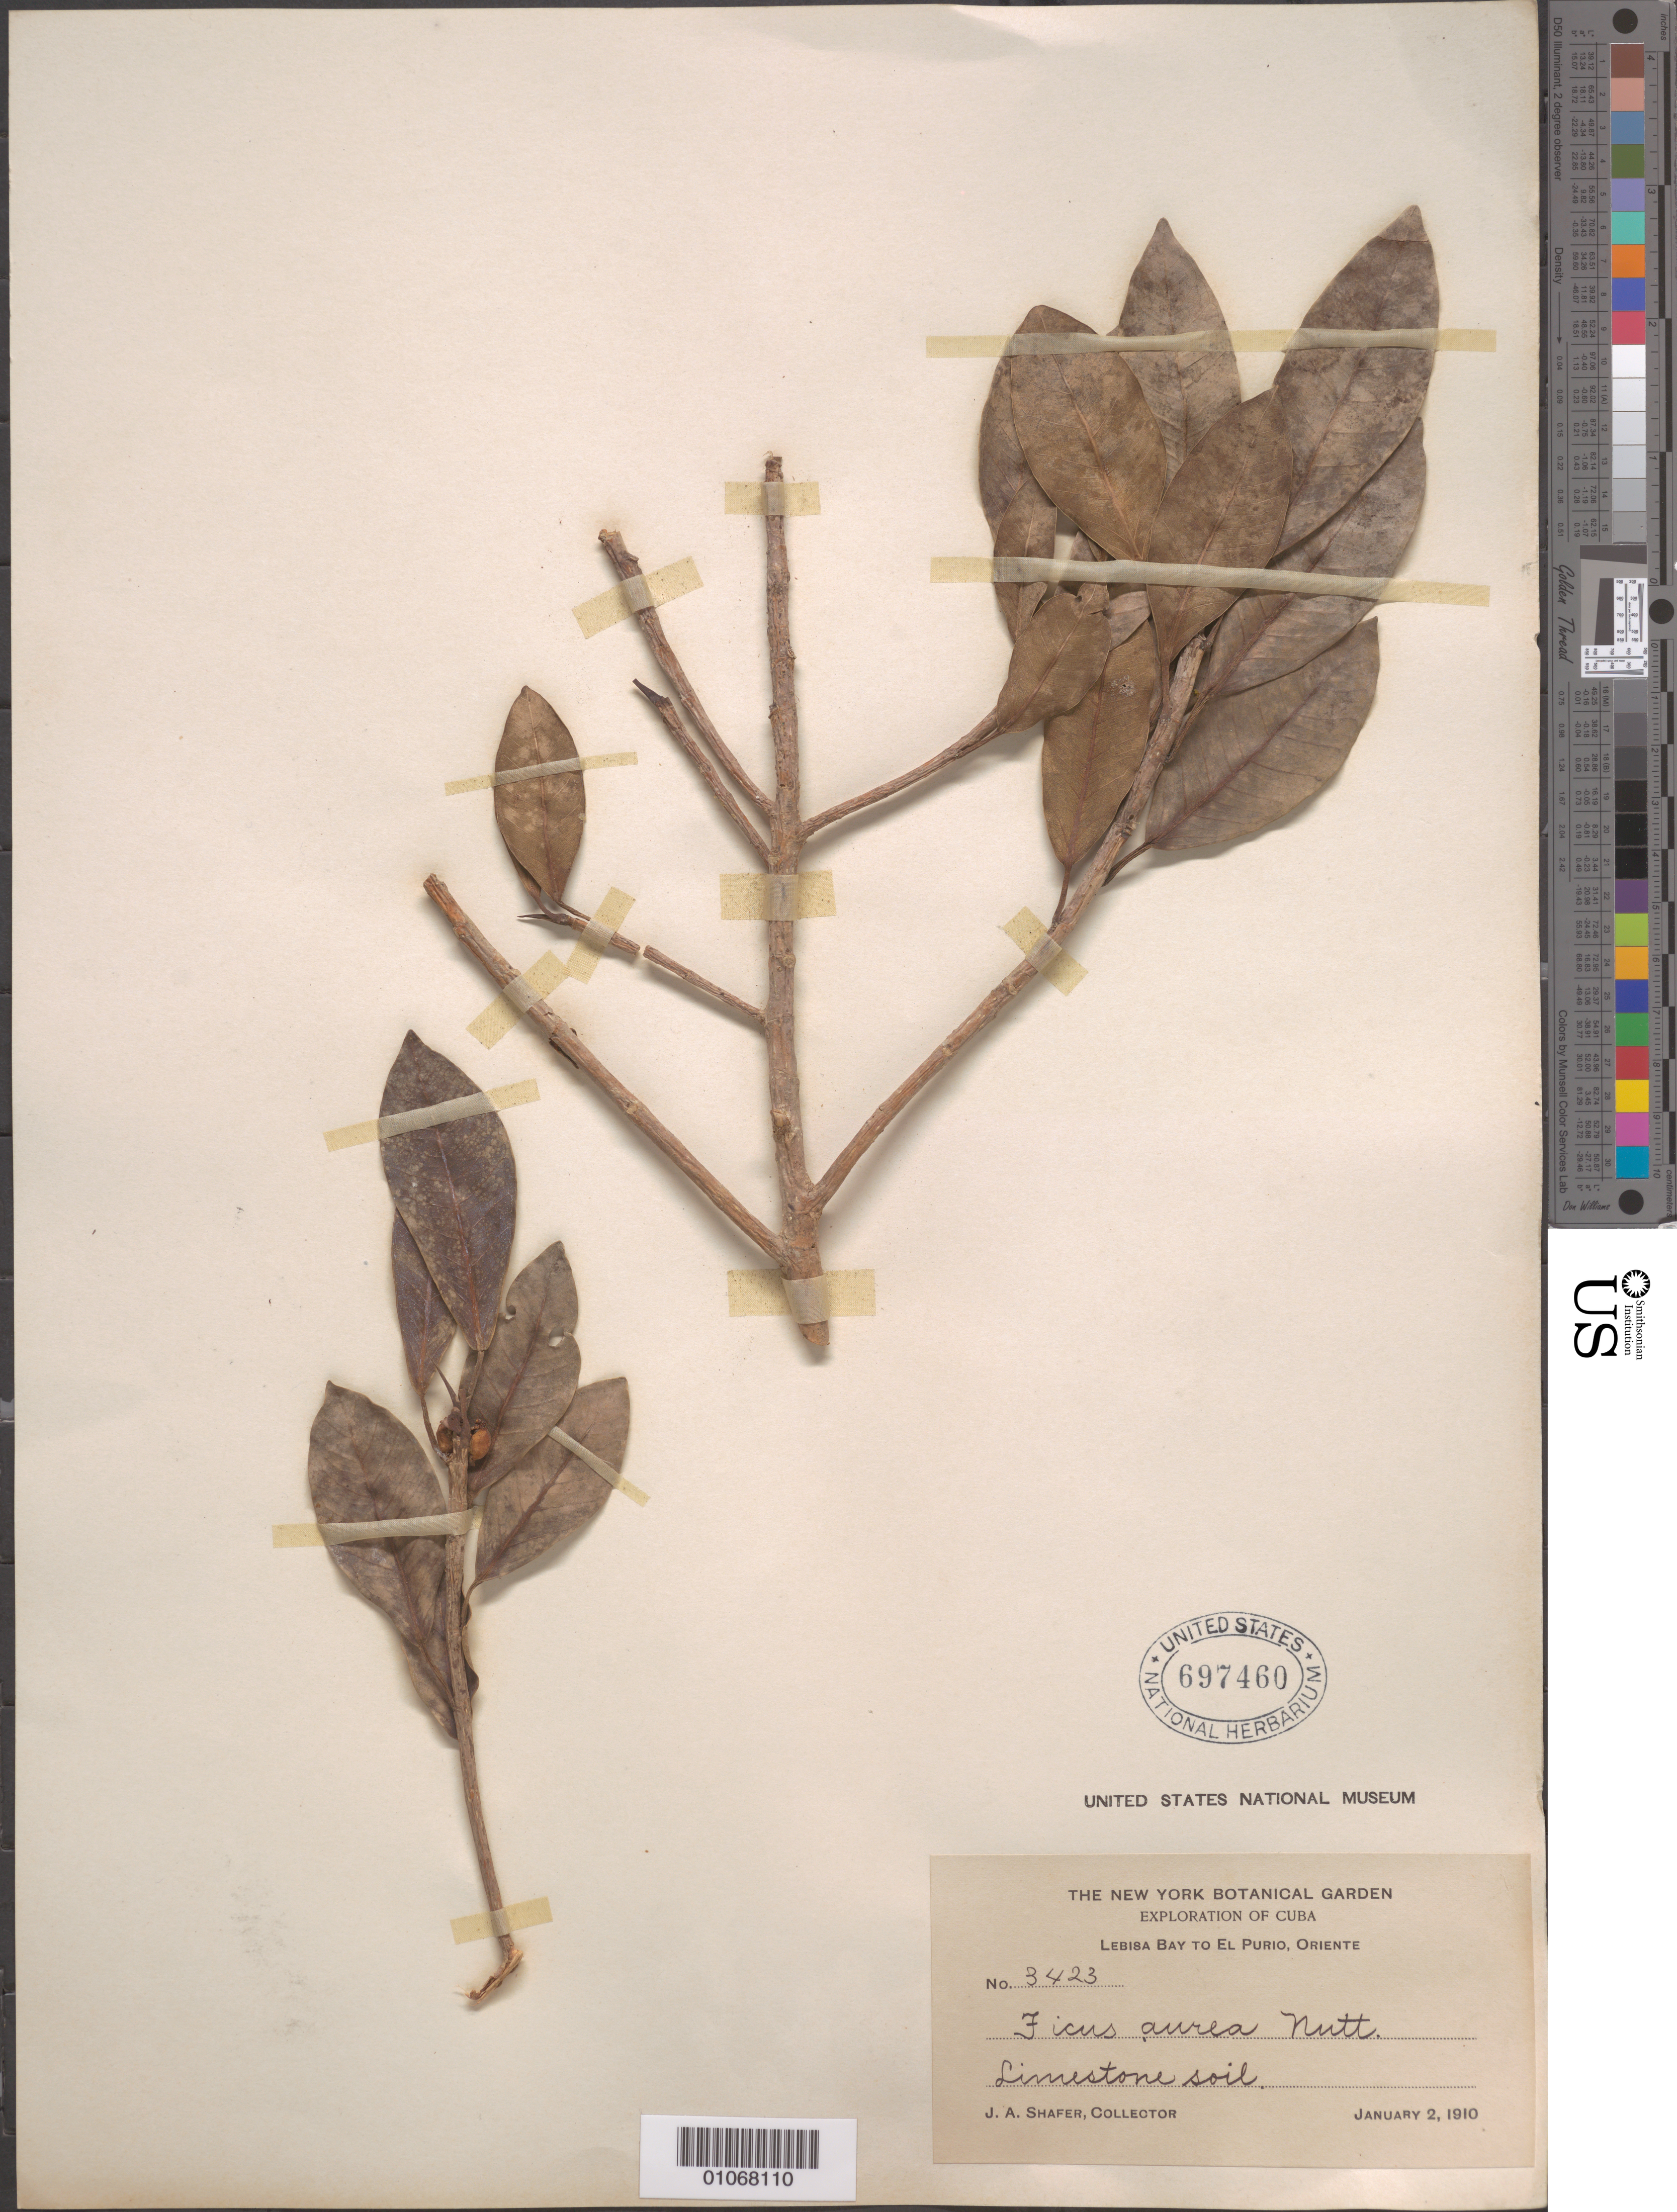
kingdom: Plantae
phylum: Tracheophyta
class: Magnoliopsida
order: Rosales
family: Moraceae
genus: Ficus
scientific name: Ficus aurea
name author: Nutt.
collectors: J. A. Shafer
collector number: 3423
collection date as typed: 02 Jan 1910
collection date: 1910-01-02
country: Cuba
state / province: Oriente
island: Cuba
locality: Lebiba bay to El Purio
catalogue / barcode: US 697460